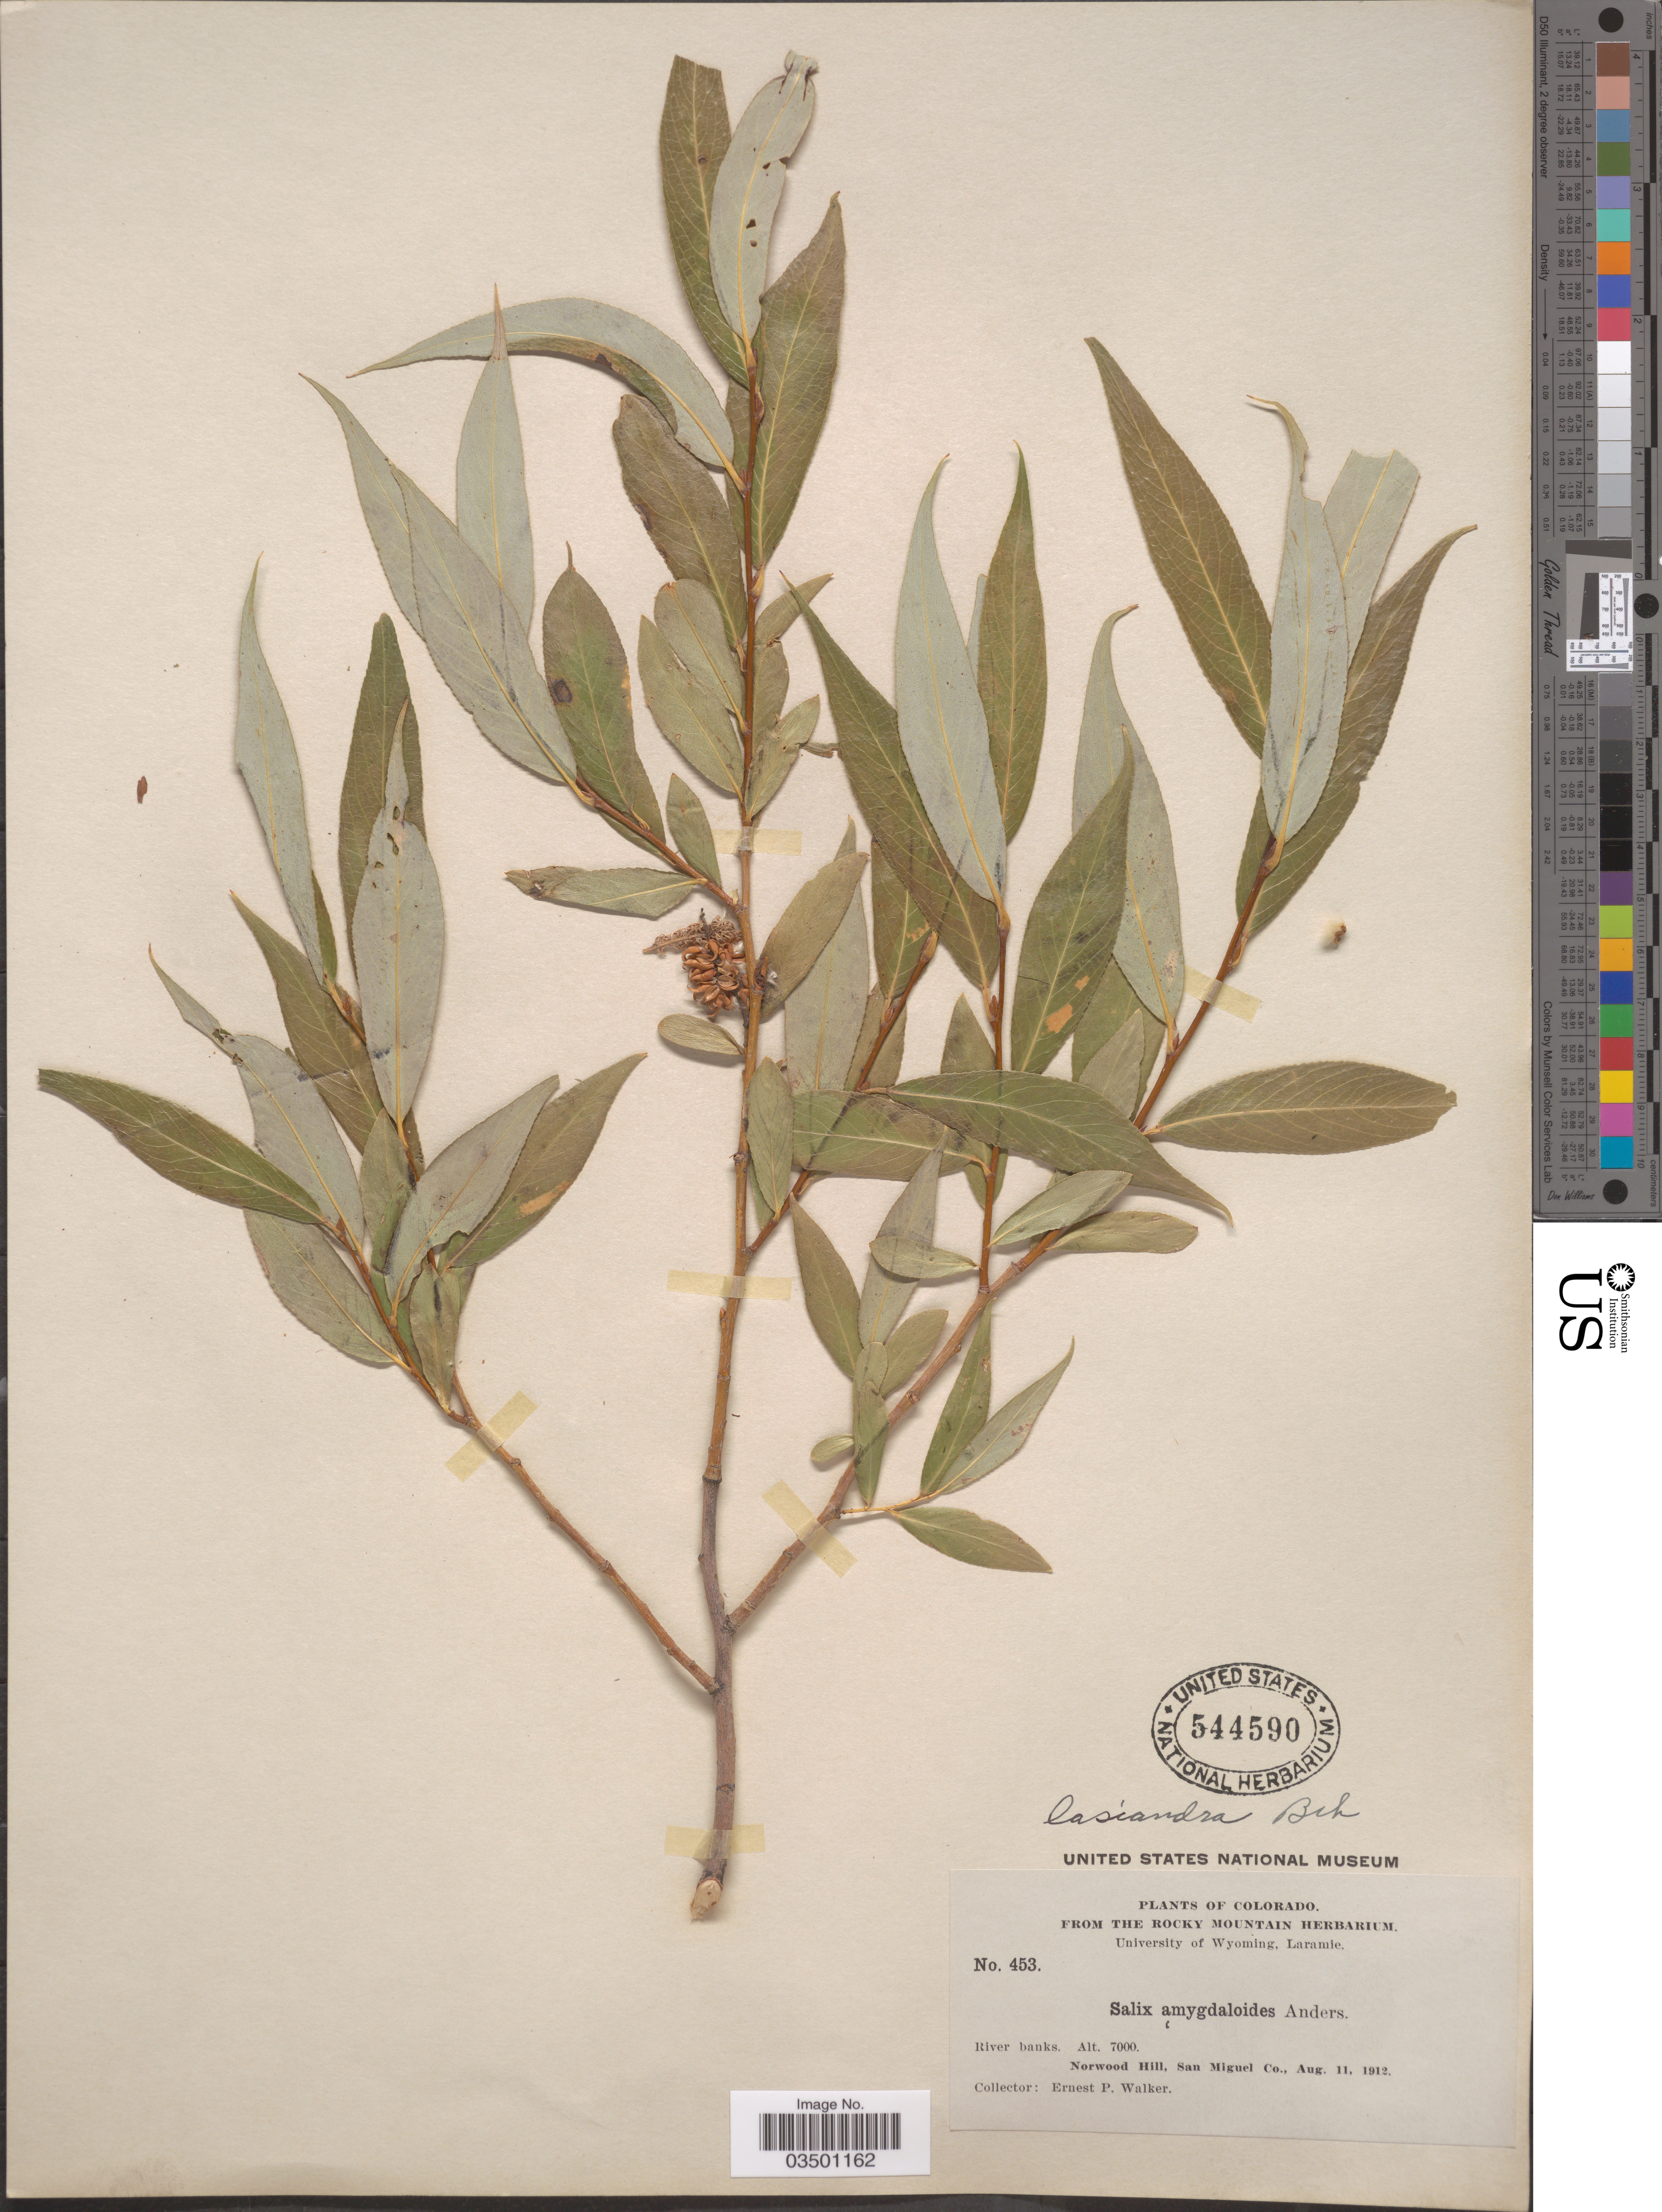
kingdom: Plantae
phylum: Tracheophyta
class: Magnoliopsida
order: Malpighiales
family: Salicaceae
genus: Salix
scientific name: Salix lasiandra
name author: Benth.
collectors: E. P. Walker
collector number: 453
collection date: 1912-08-11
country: United States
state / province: Colorado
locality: Norwood Hill, San Miguel Co.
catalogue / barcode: US 544590